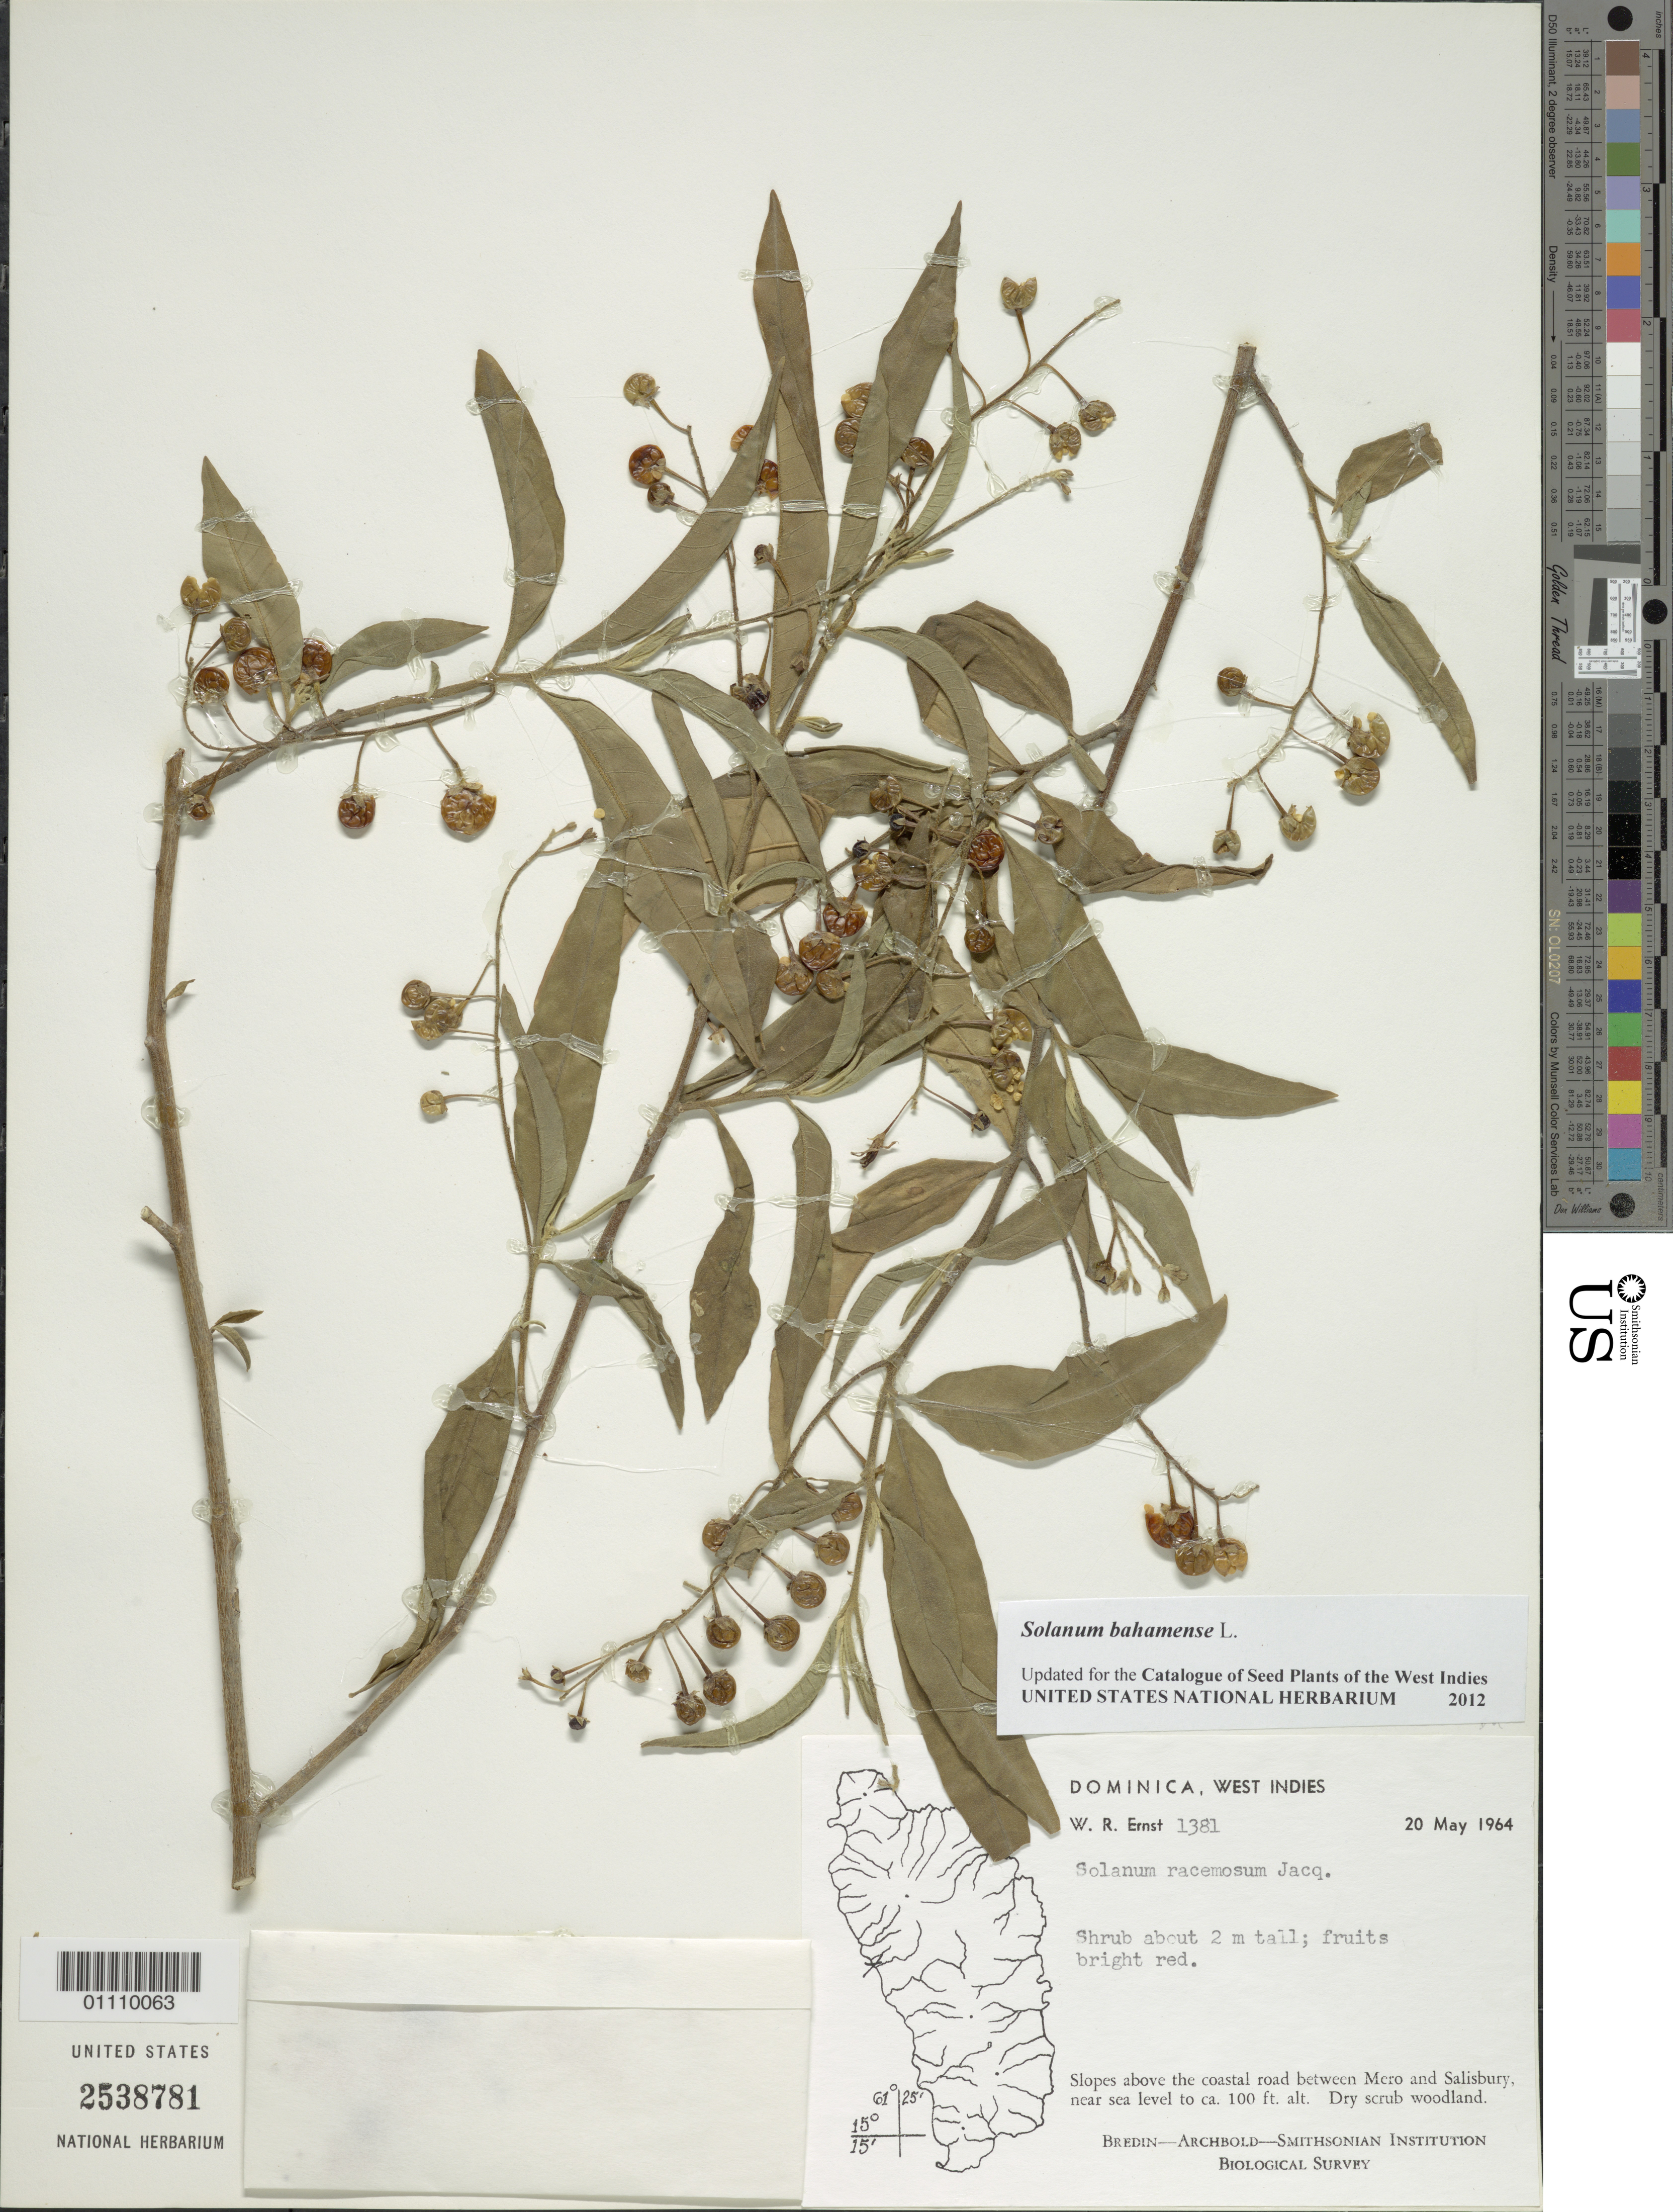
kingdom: Plantae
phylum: Tracheophyta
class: Magnoliopsida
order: Solanales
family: Solanaceae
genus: Solanum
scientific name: Solanum bahamense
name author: L.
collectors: W. R. Ernst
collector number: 1381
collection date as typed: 20 May 1964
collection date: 1964-05-20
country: Dominica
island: Dominica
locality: Mero to Salisbury road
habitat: Slopes above the coastal road; Dry scrub woodland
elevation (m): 0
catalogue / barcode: US 2538781